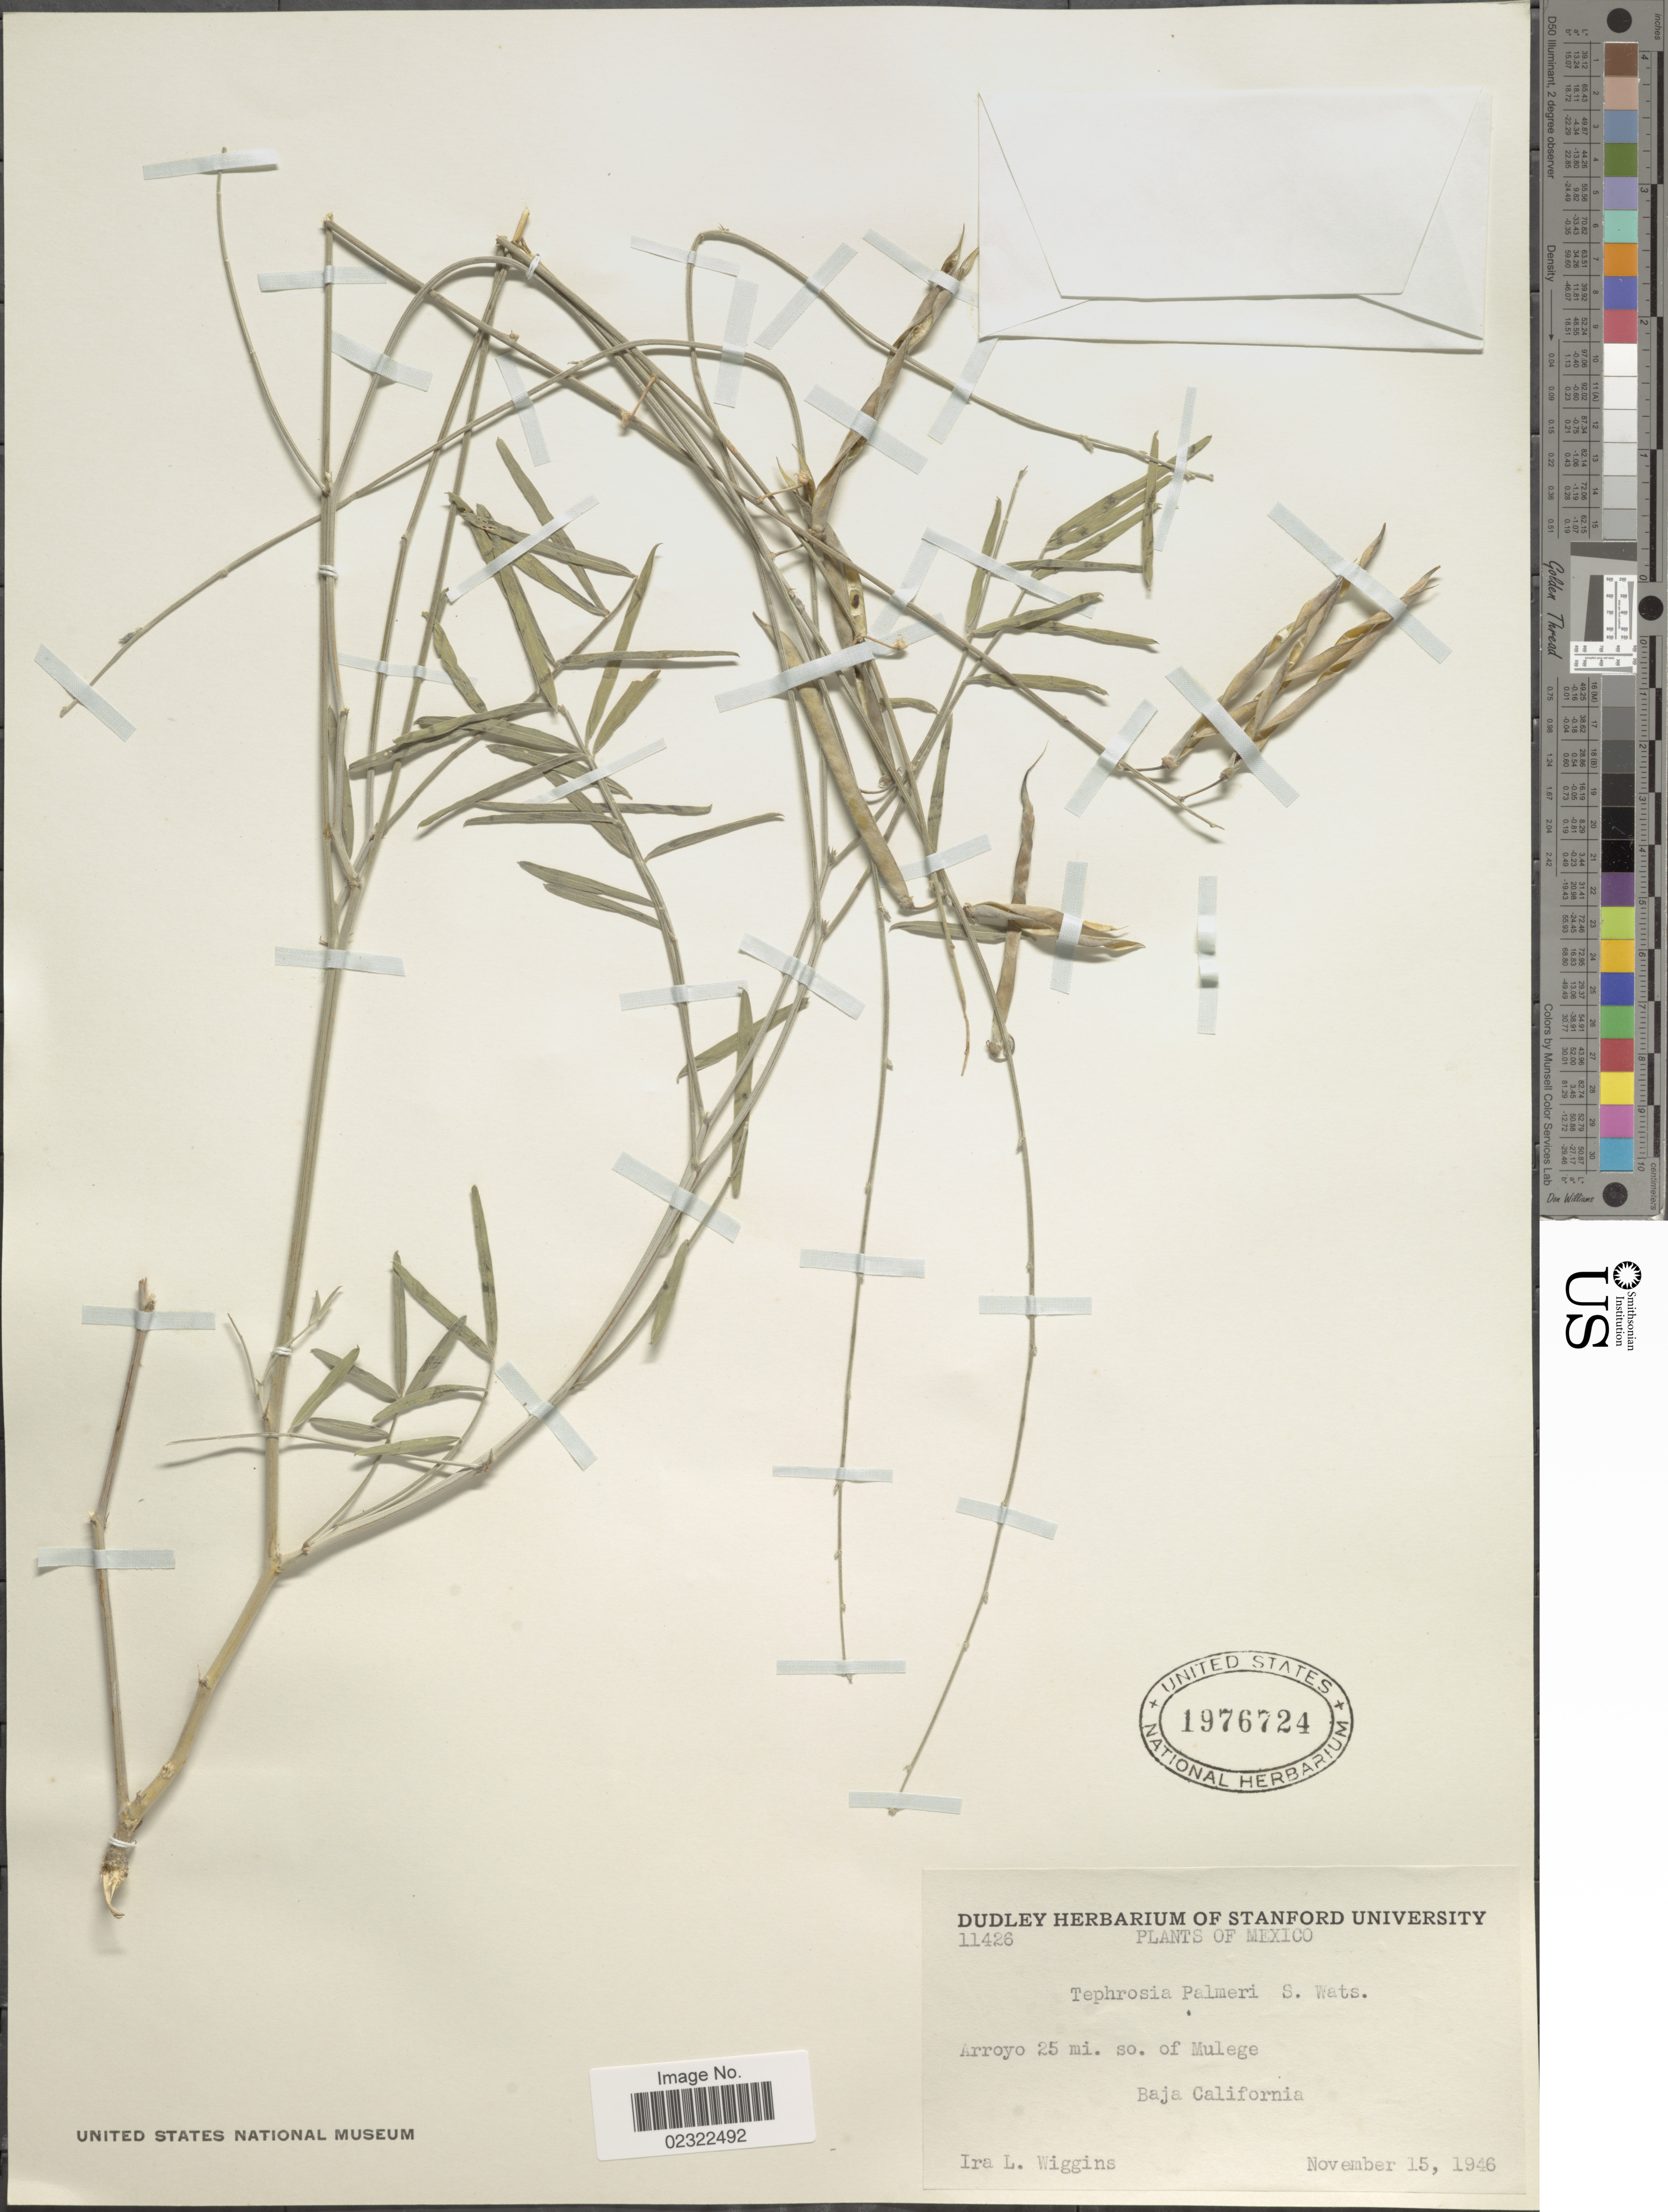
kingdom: Plantae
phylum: Tracheophyta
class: Magnoliopsida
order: Fabales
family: Fabaceae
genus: Tephrosia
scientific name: Tephrosia palmeri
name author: S. Watson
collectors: I. L. Wiggins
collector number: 11426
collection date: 1946-11-15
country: Mexico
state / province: Baja California Sur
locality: Mexico, Arroyo 25 mi. so. of Mulege, Baja California.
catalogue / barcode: US 1976724